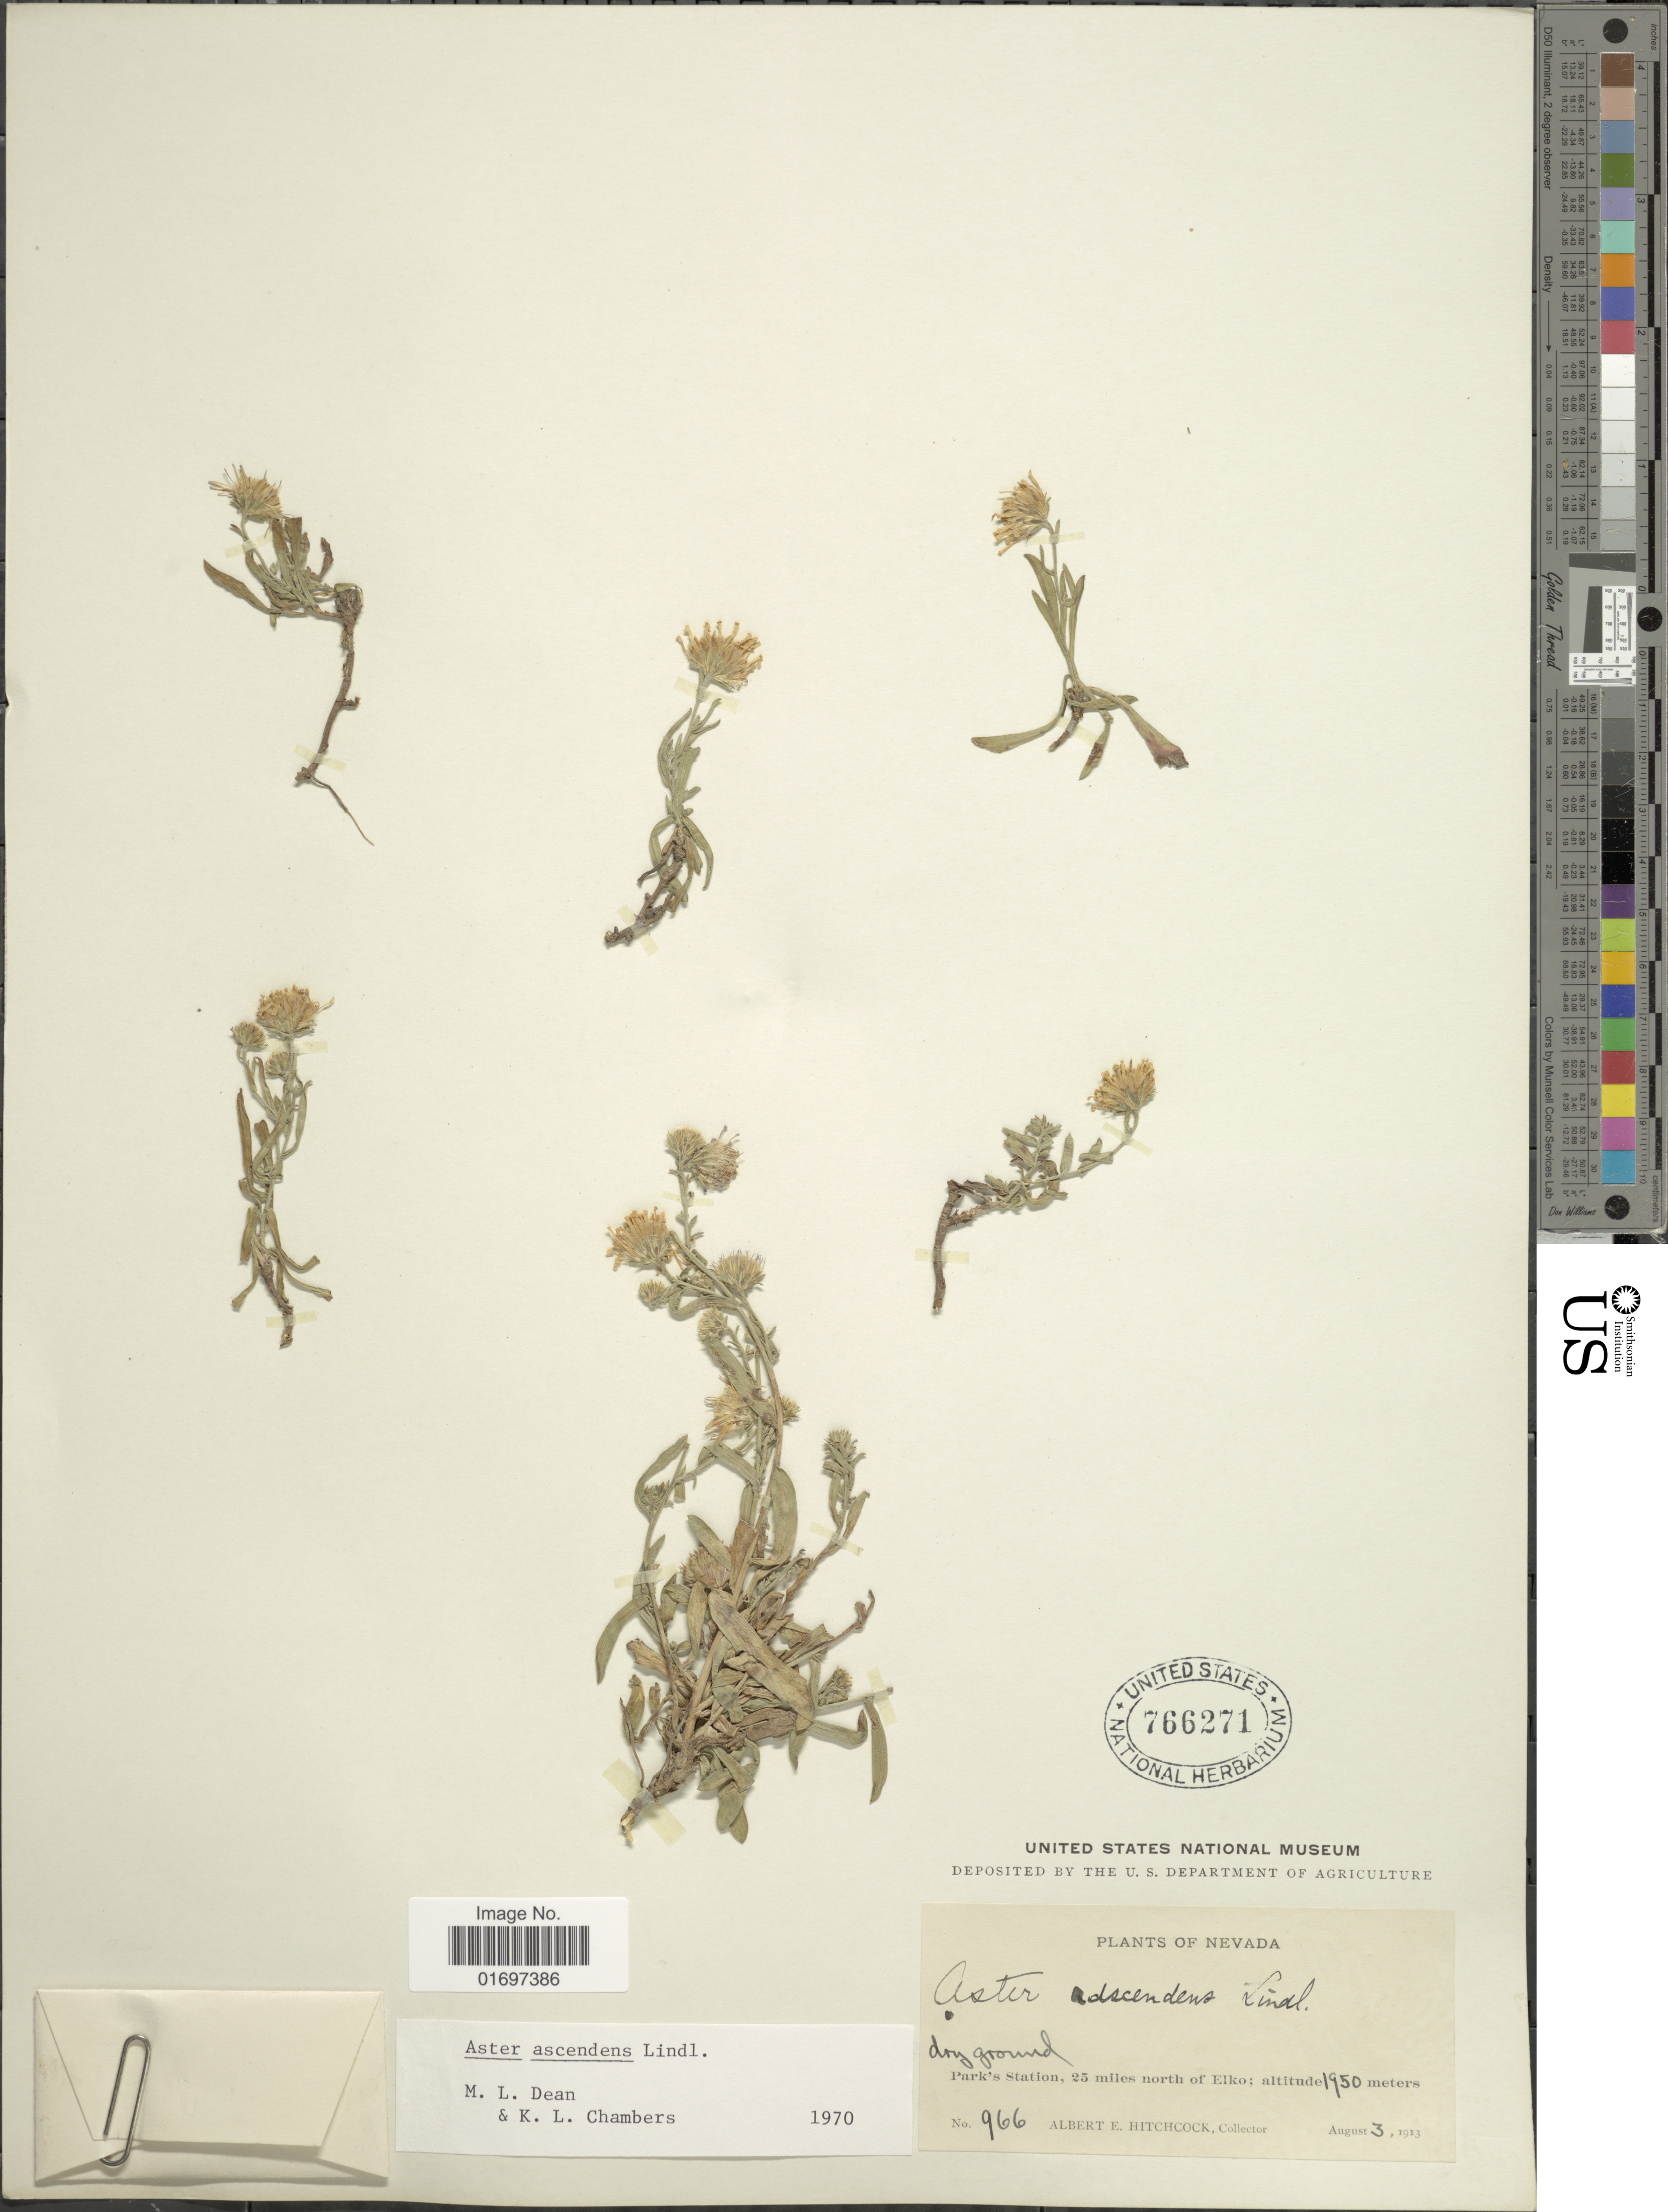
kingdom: Plantae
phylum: Tracheophyta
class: Magnoliopsida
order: Asterales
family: Asteraceae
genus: Symphyotrichum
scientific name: Symphyotrichum ascendens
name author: (Lindl.) G.L. Nesom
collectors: A. Hitchcock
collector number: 966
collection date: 1913-08-03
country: United States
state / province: Nevada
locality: Dry ground, Park's Station, 25 miles north of Elko.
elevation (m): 1950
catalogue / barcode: US 766271